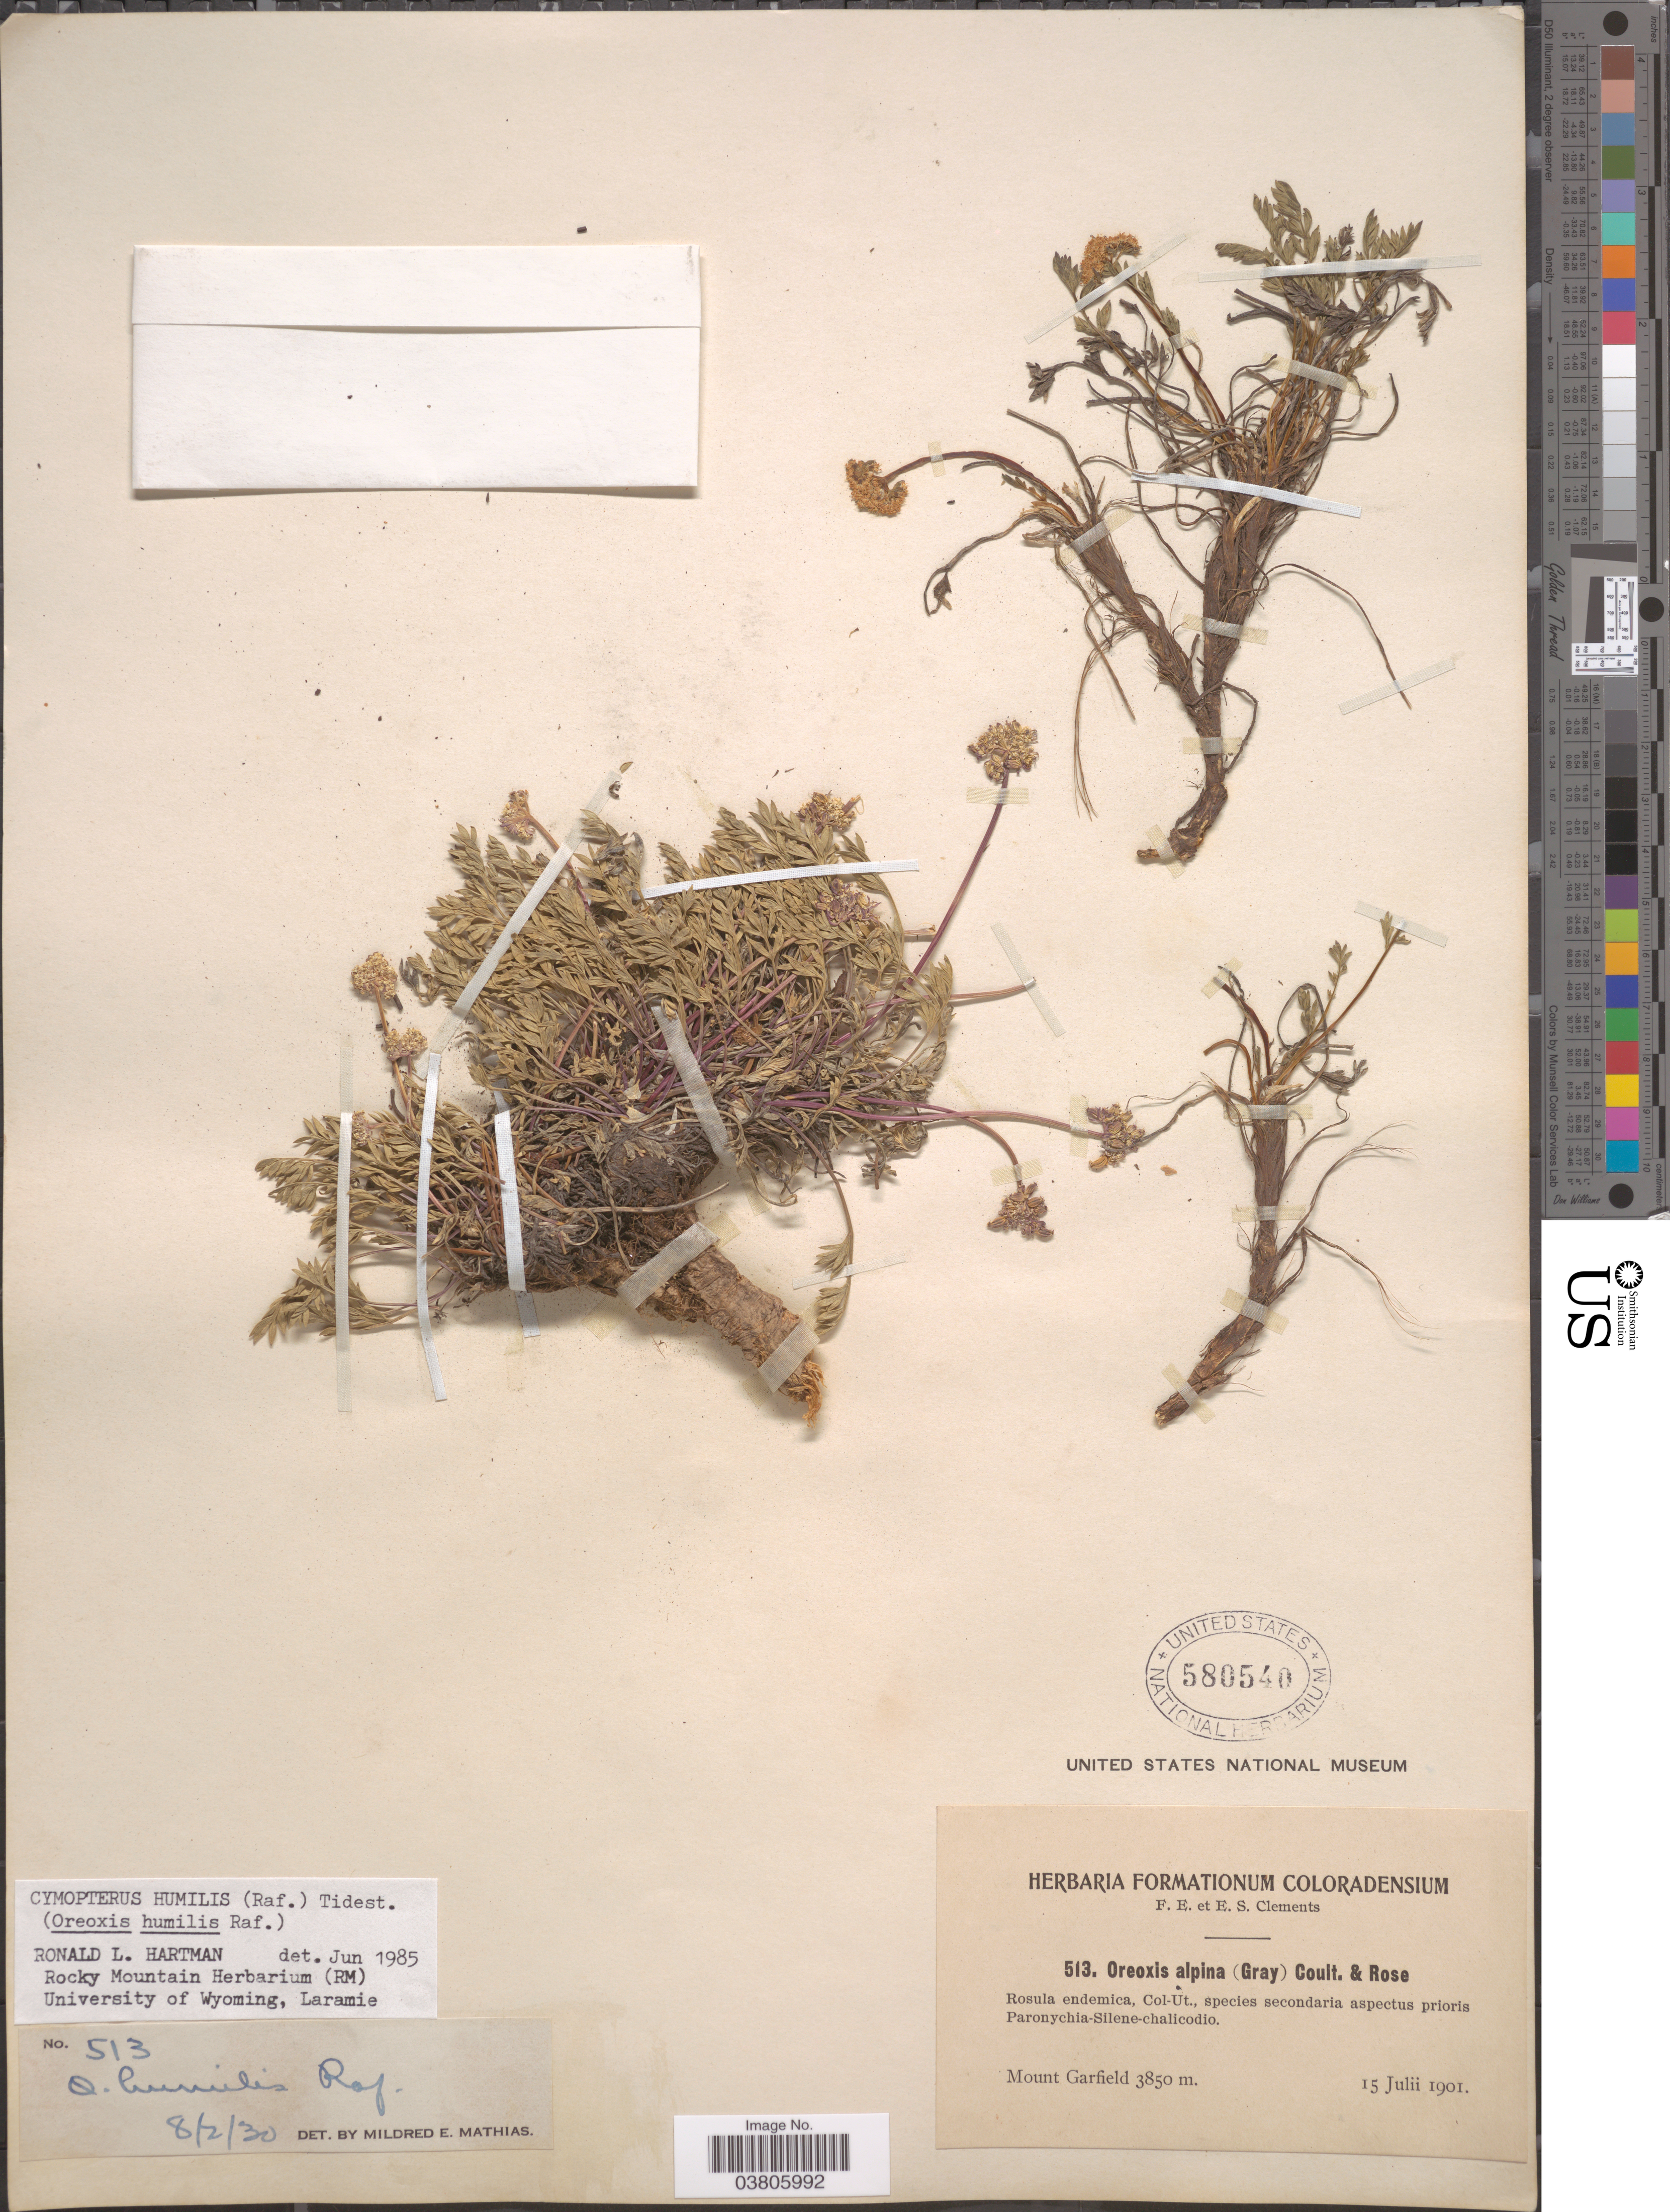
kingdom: Plantae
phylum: Tracheophyta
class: Magnoliopsida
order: Apiales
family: Apiaceae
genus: Cymopterus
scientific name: Cymopterus humilis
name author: (Raf.) Tidestr.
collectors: F. E. Clements & E. S. Clements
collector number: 513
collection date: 1901-07-15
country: United States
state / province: Colorado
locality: Mount Garfield.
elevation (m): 3850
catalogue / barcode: US 580540